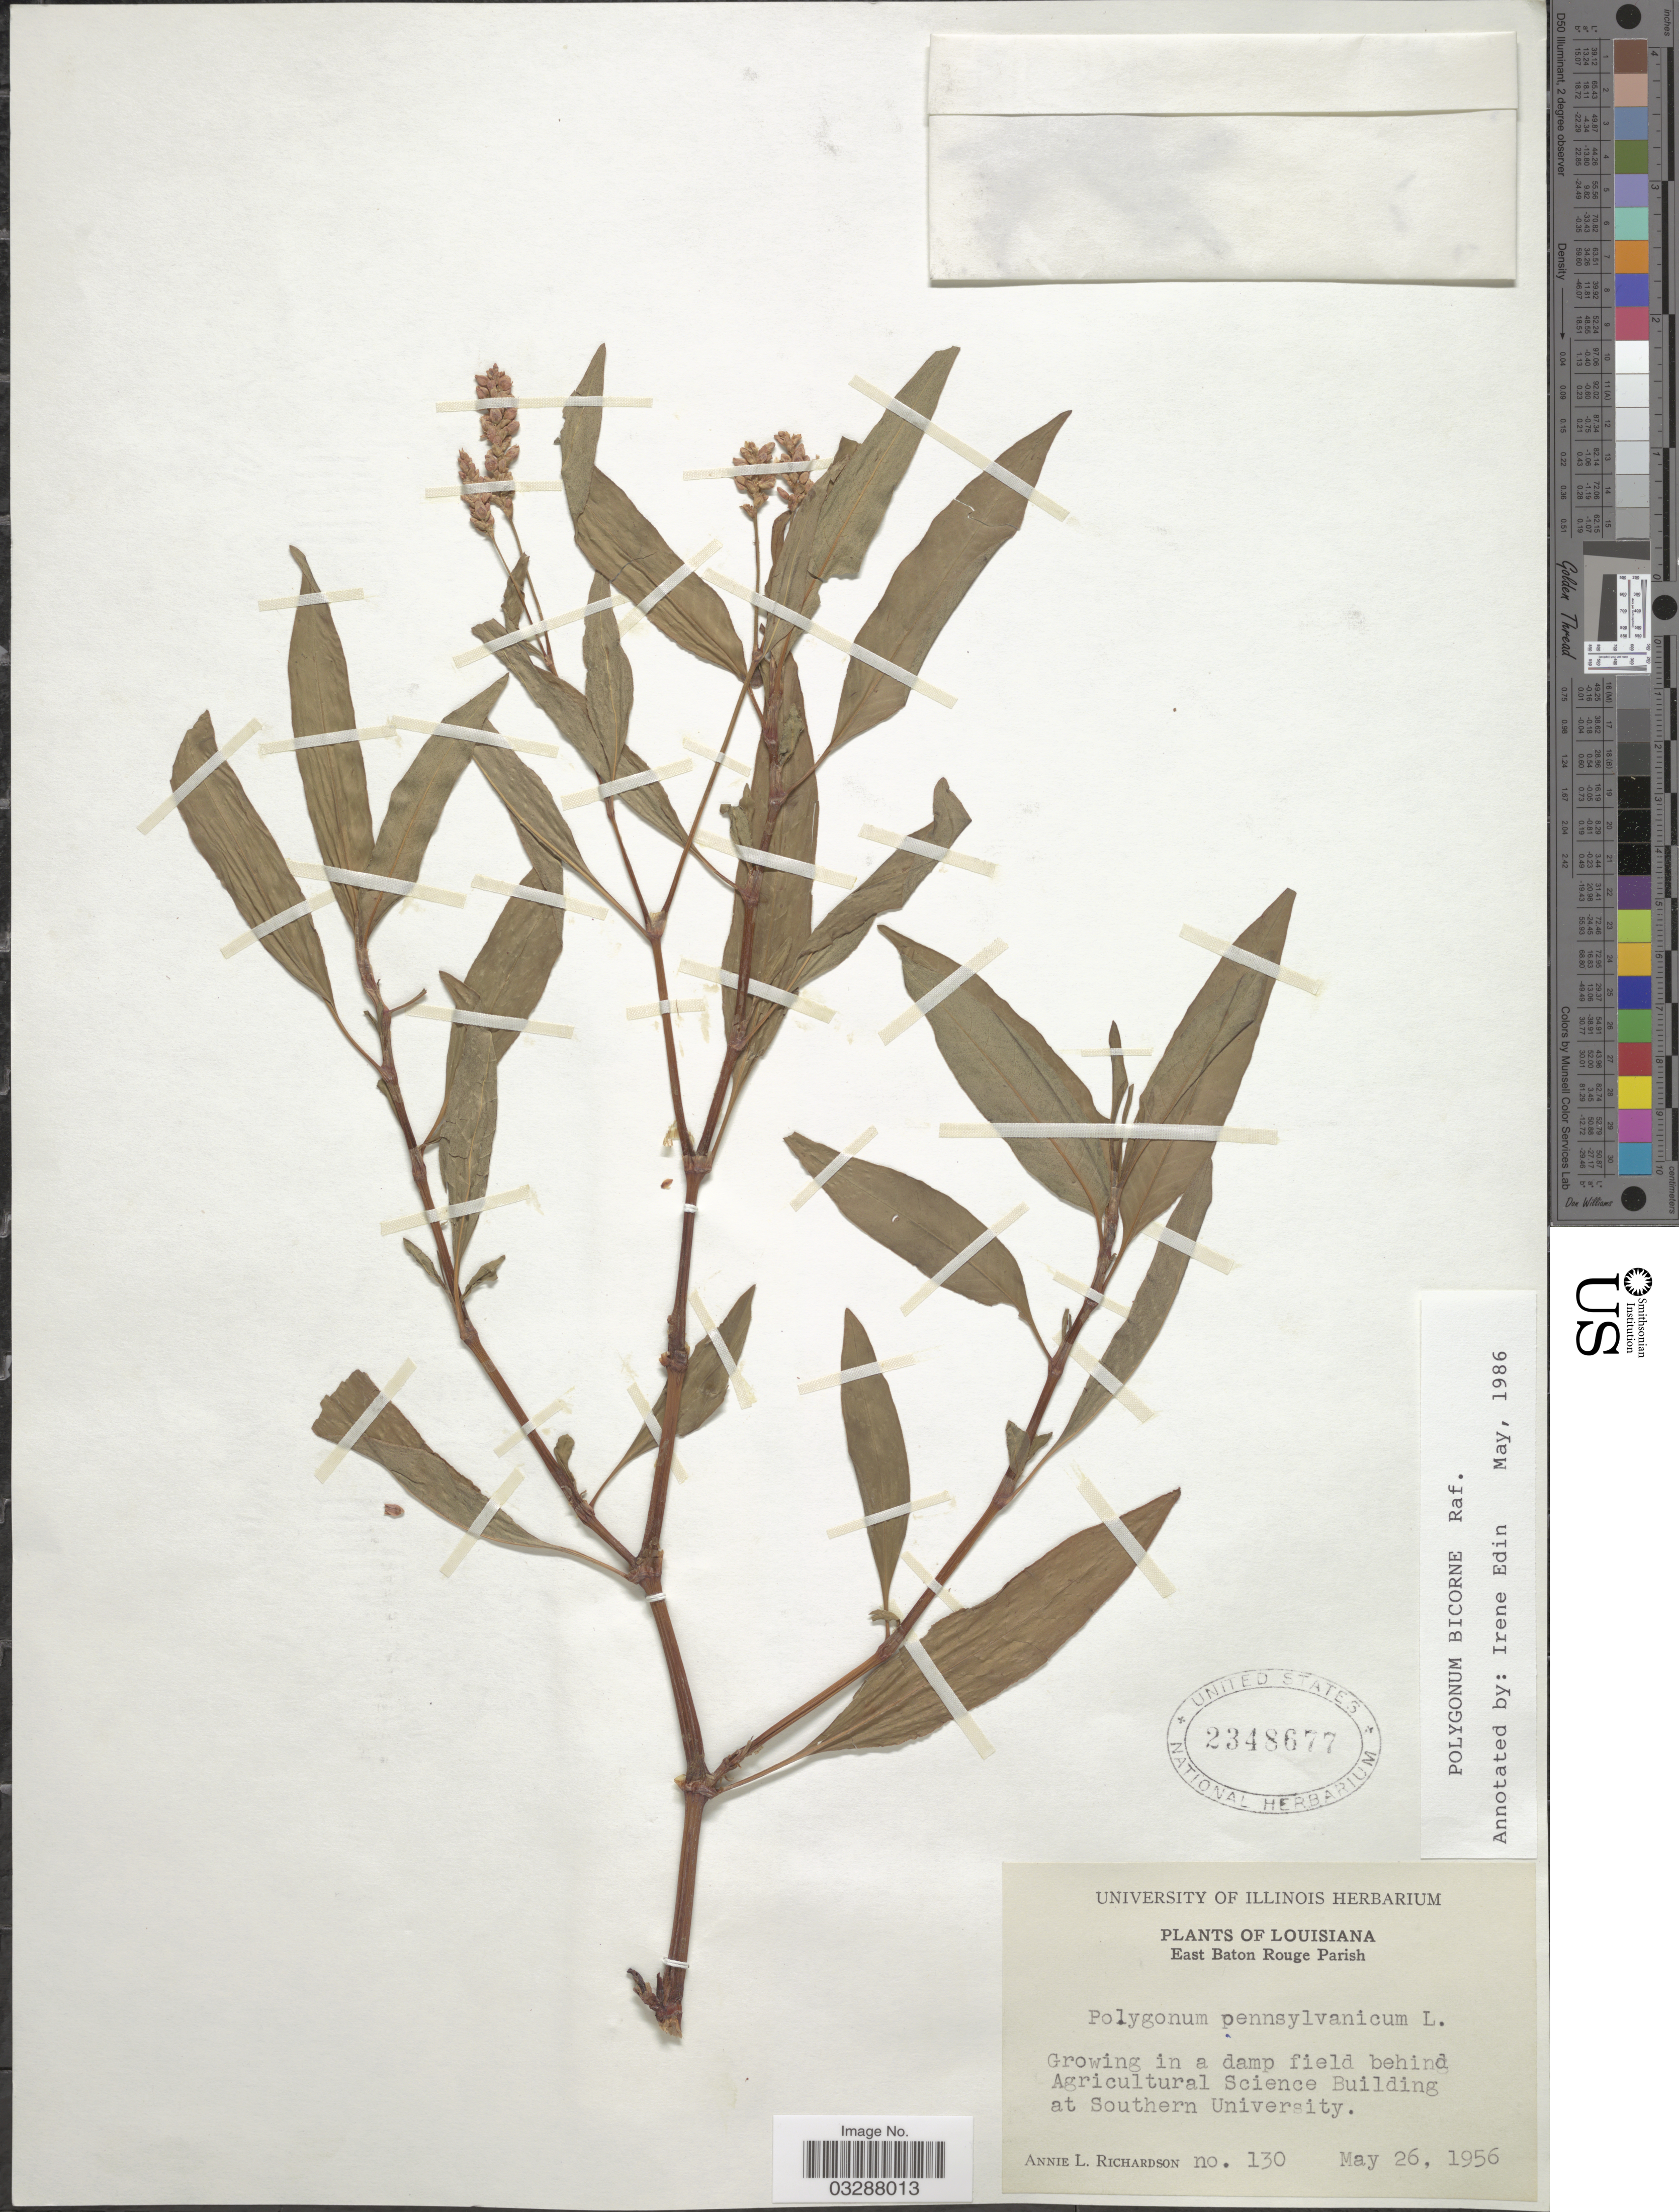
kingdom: Plantae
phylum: Tracheophyta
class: Magnoliopsida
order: Caryophyllales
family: Polygonaceae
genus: Persicaria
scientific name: Persicaria bicornis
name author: (Raf.) Nieuwl.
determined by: Atha, D. E.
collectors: A. L. Richardson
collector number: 130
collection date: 1956-05-26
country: United States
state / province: Louisiana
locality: East Baton Rouge Parish, Growing in a damp field behind Agricultural Science Building at Southern University.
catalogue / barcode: US 2348677